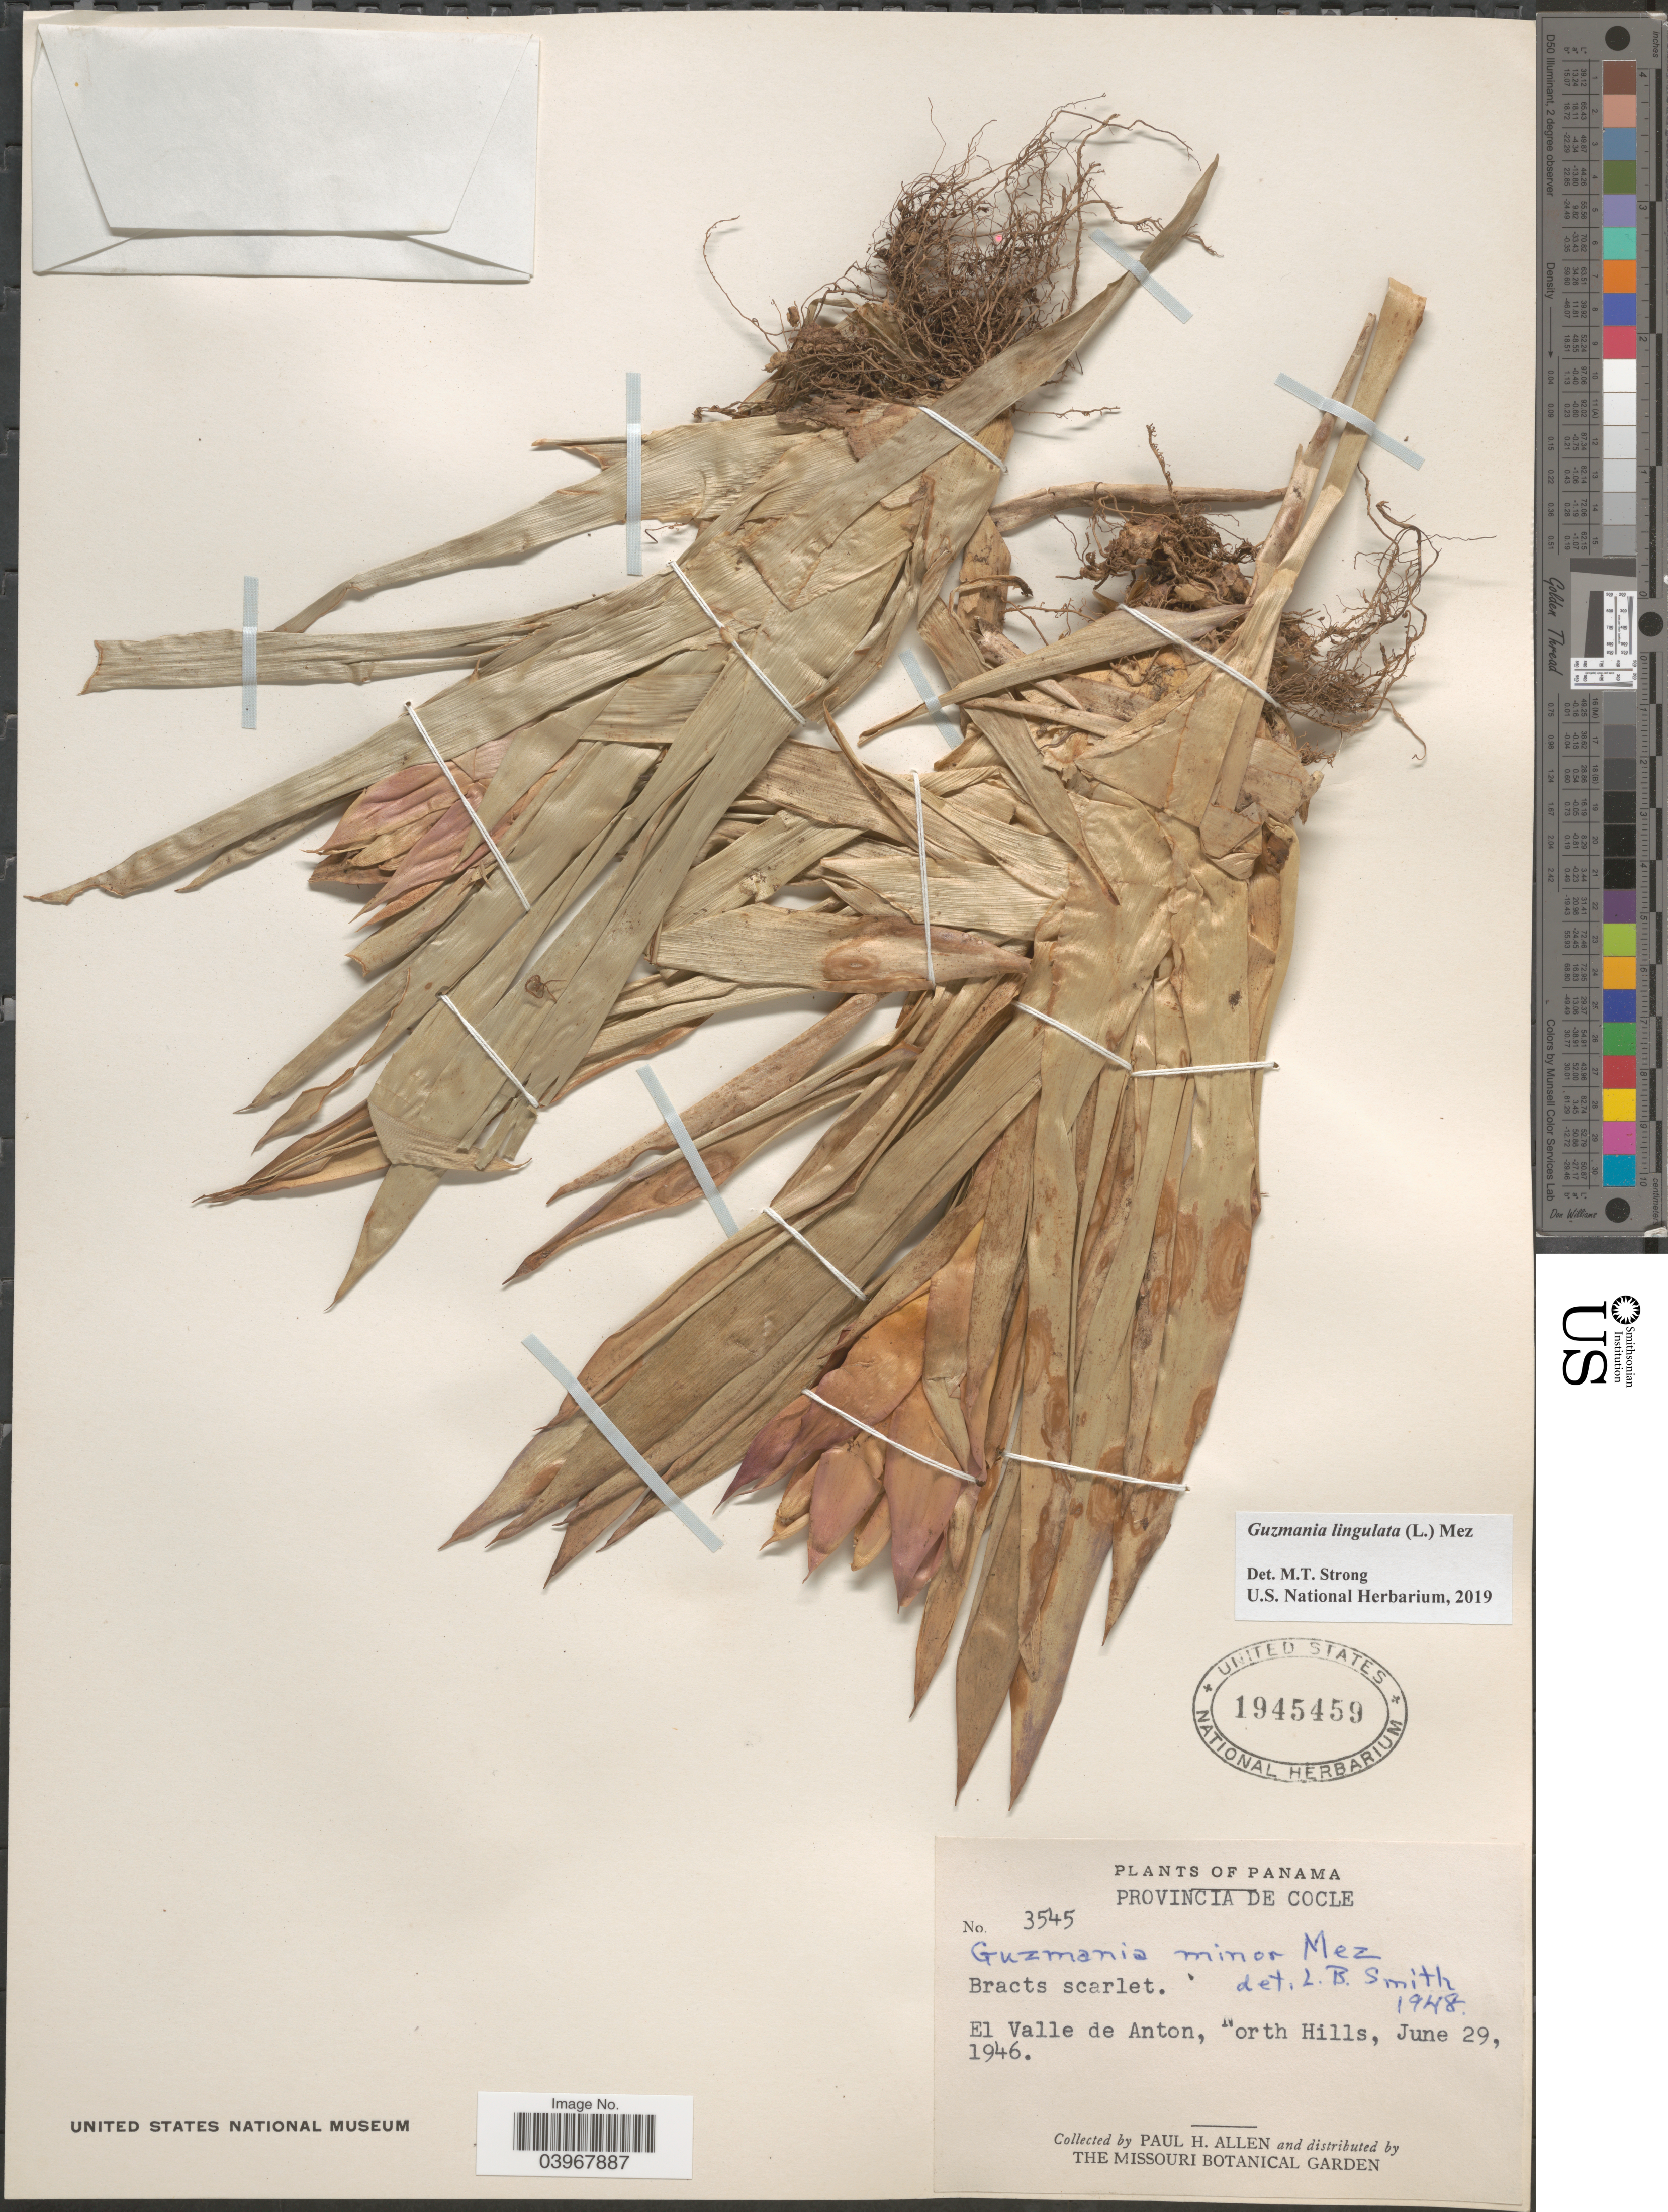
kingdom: Plantae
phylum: Tracheophyta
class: Liliopsida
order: Poales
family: Bromeliaceae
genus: Guzmania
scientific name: Guzmania lingulata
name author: (L.) Mez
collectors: P. H. Allen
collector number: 3545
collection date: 1946-06-29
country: Panama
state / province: Cocle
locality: El Valle de Anton, North Hills.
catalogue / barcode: US 1945459